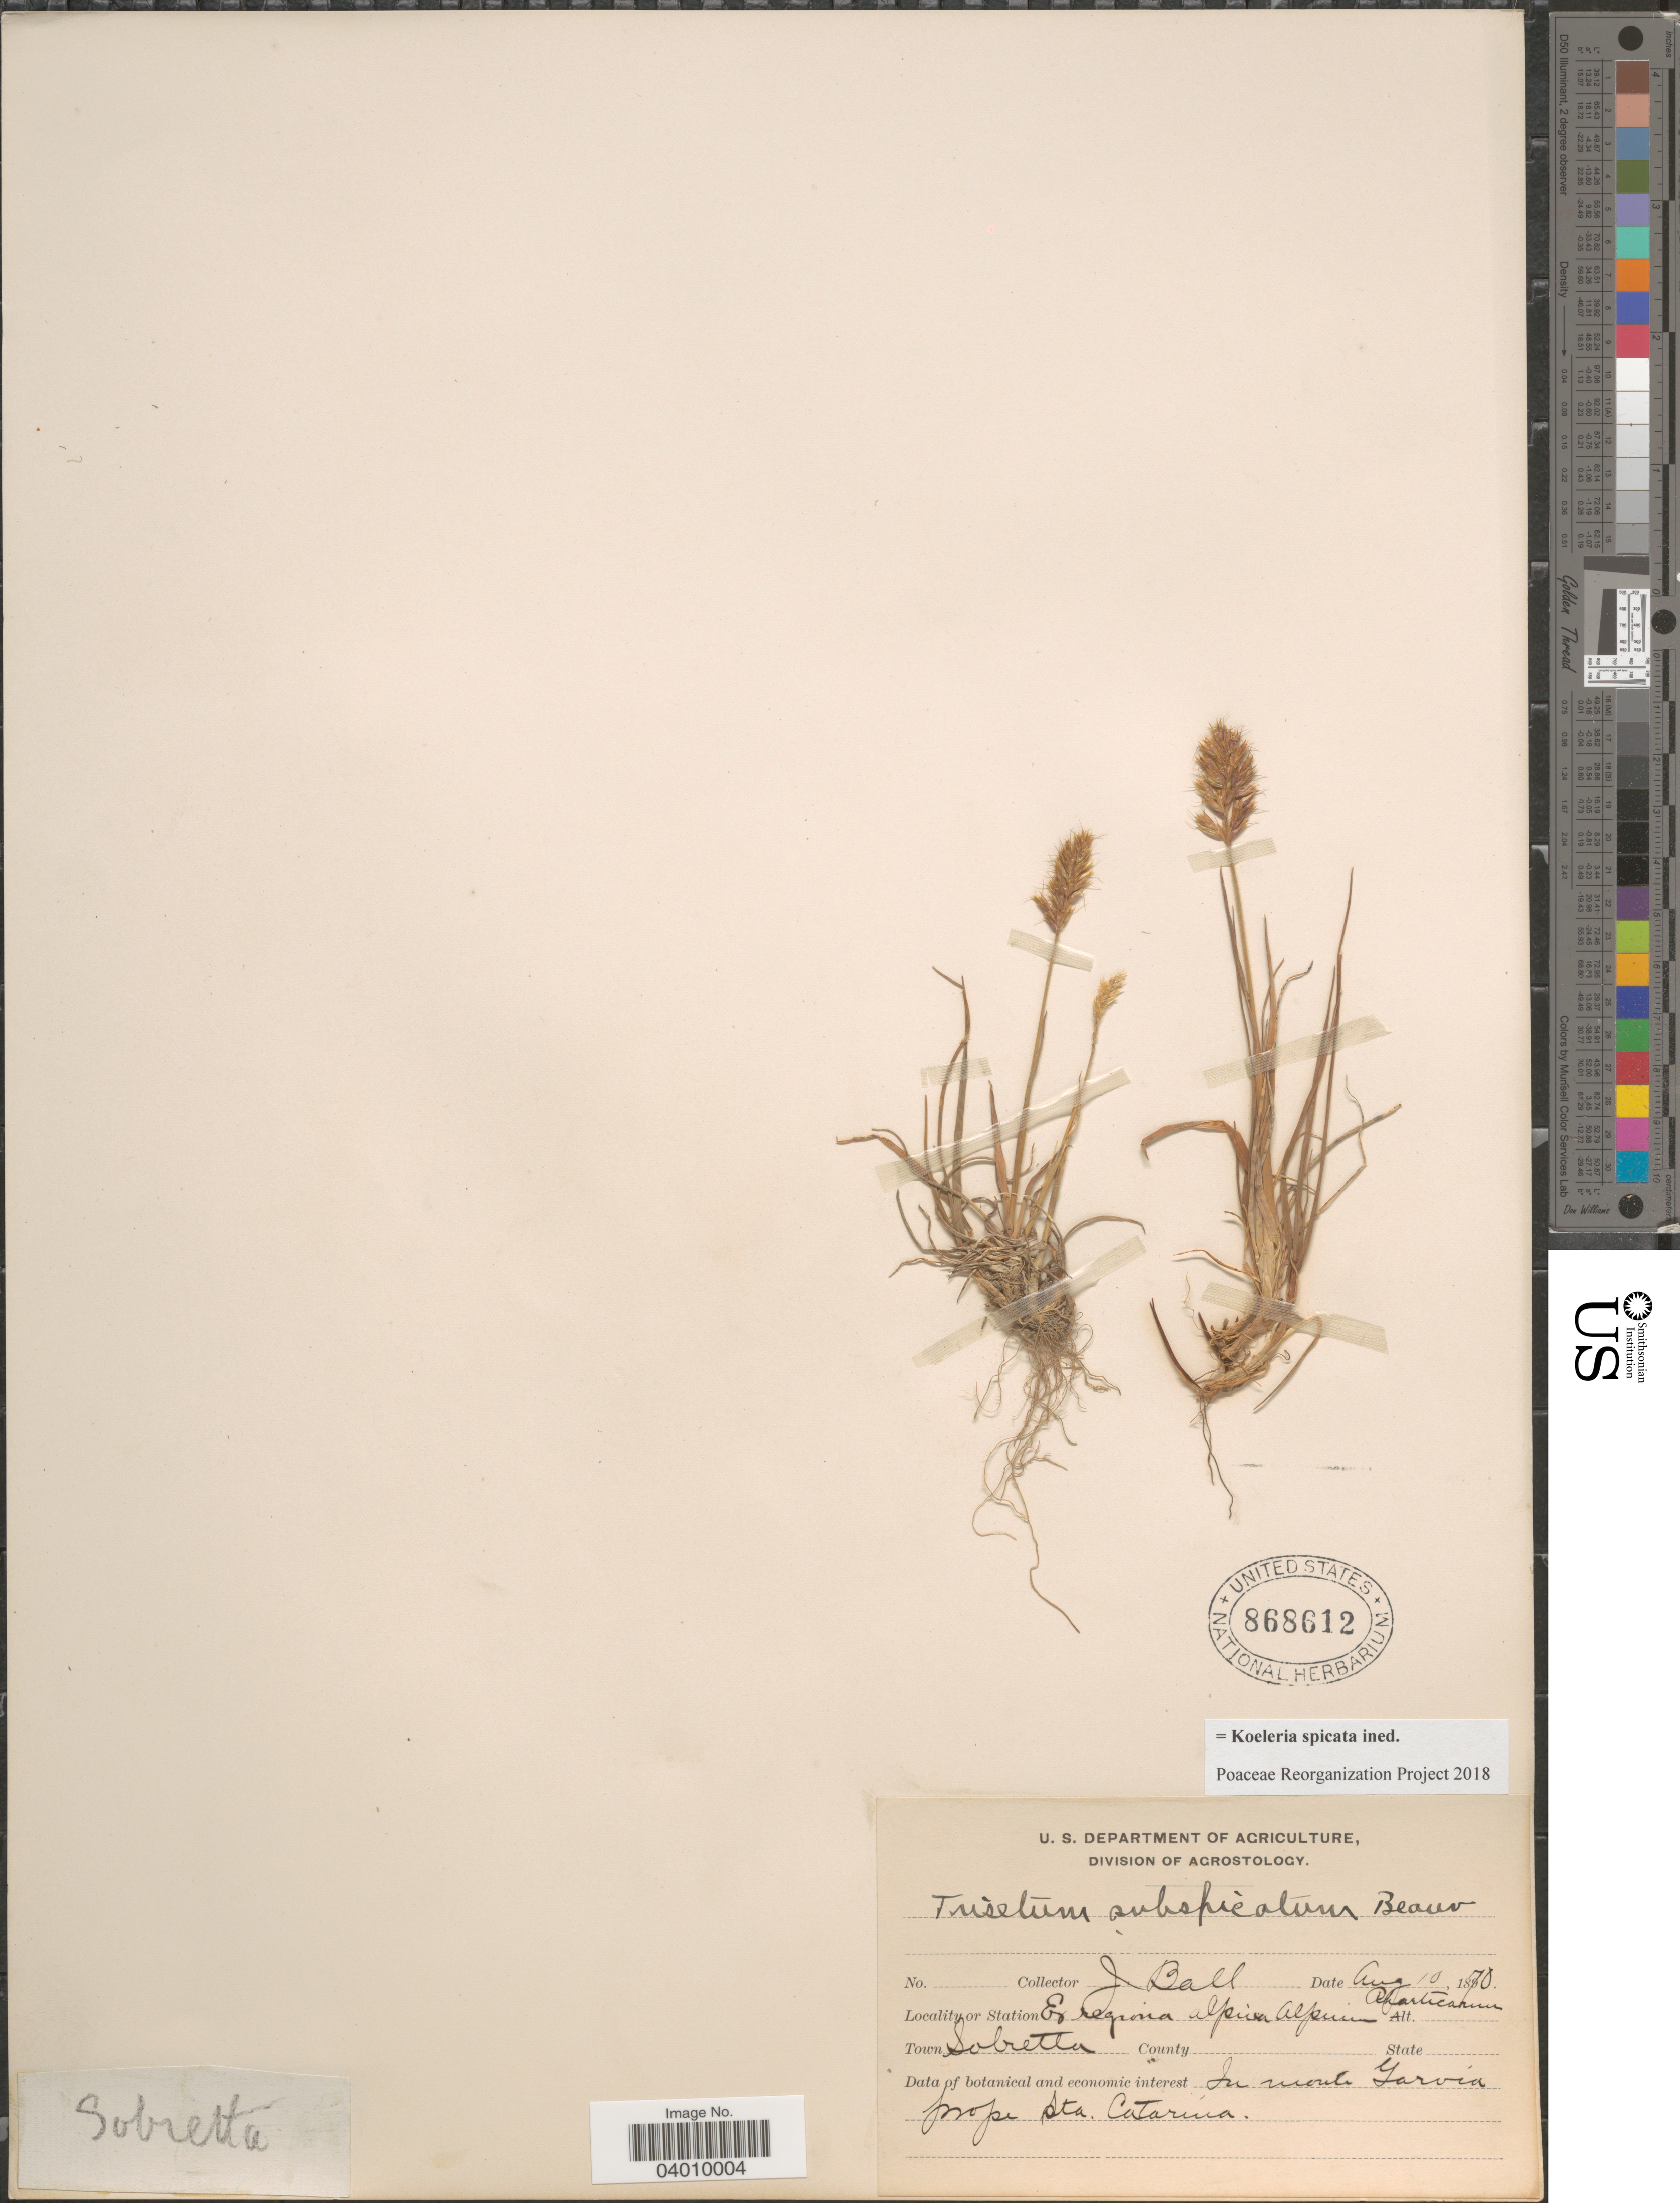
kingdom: Plantae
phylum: Tracheophyta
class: Liliopsida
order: Poales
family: Poaceae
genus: Koeleria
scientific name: Koeleria spicata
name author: (L.) Barberá et al.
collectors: J. Ball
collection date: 1870-08-10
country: Italy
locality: Station Ex regiona alpina Alpium rhaeticarum. Town Sobretta. In monte Garvia prope Sta. Catarina.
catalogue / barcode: US 868612